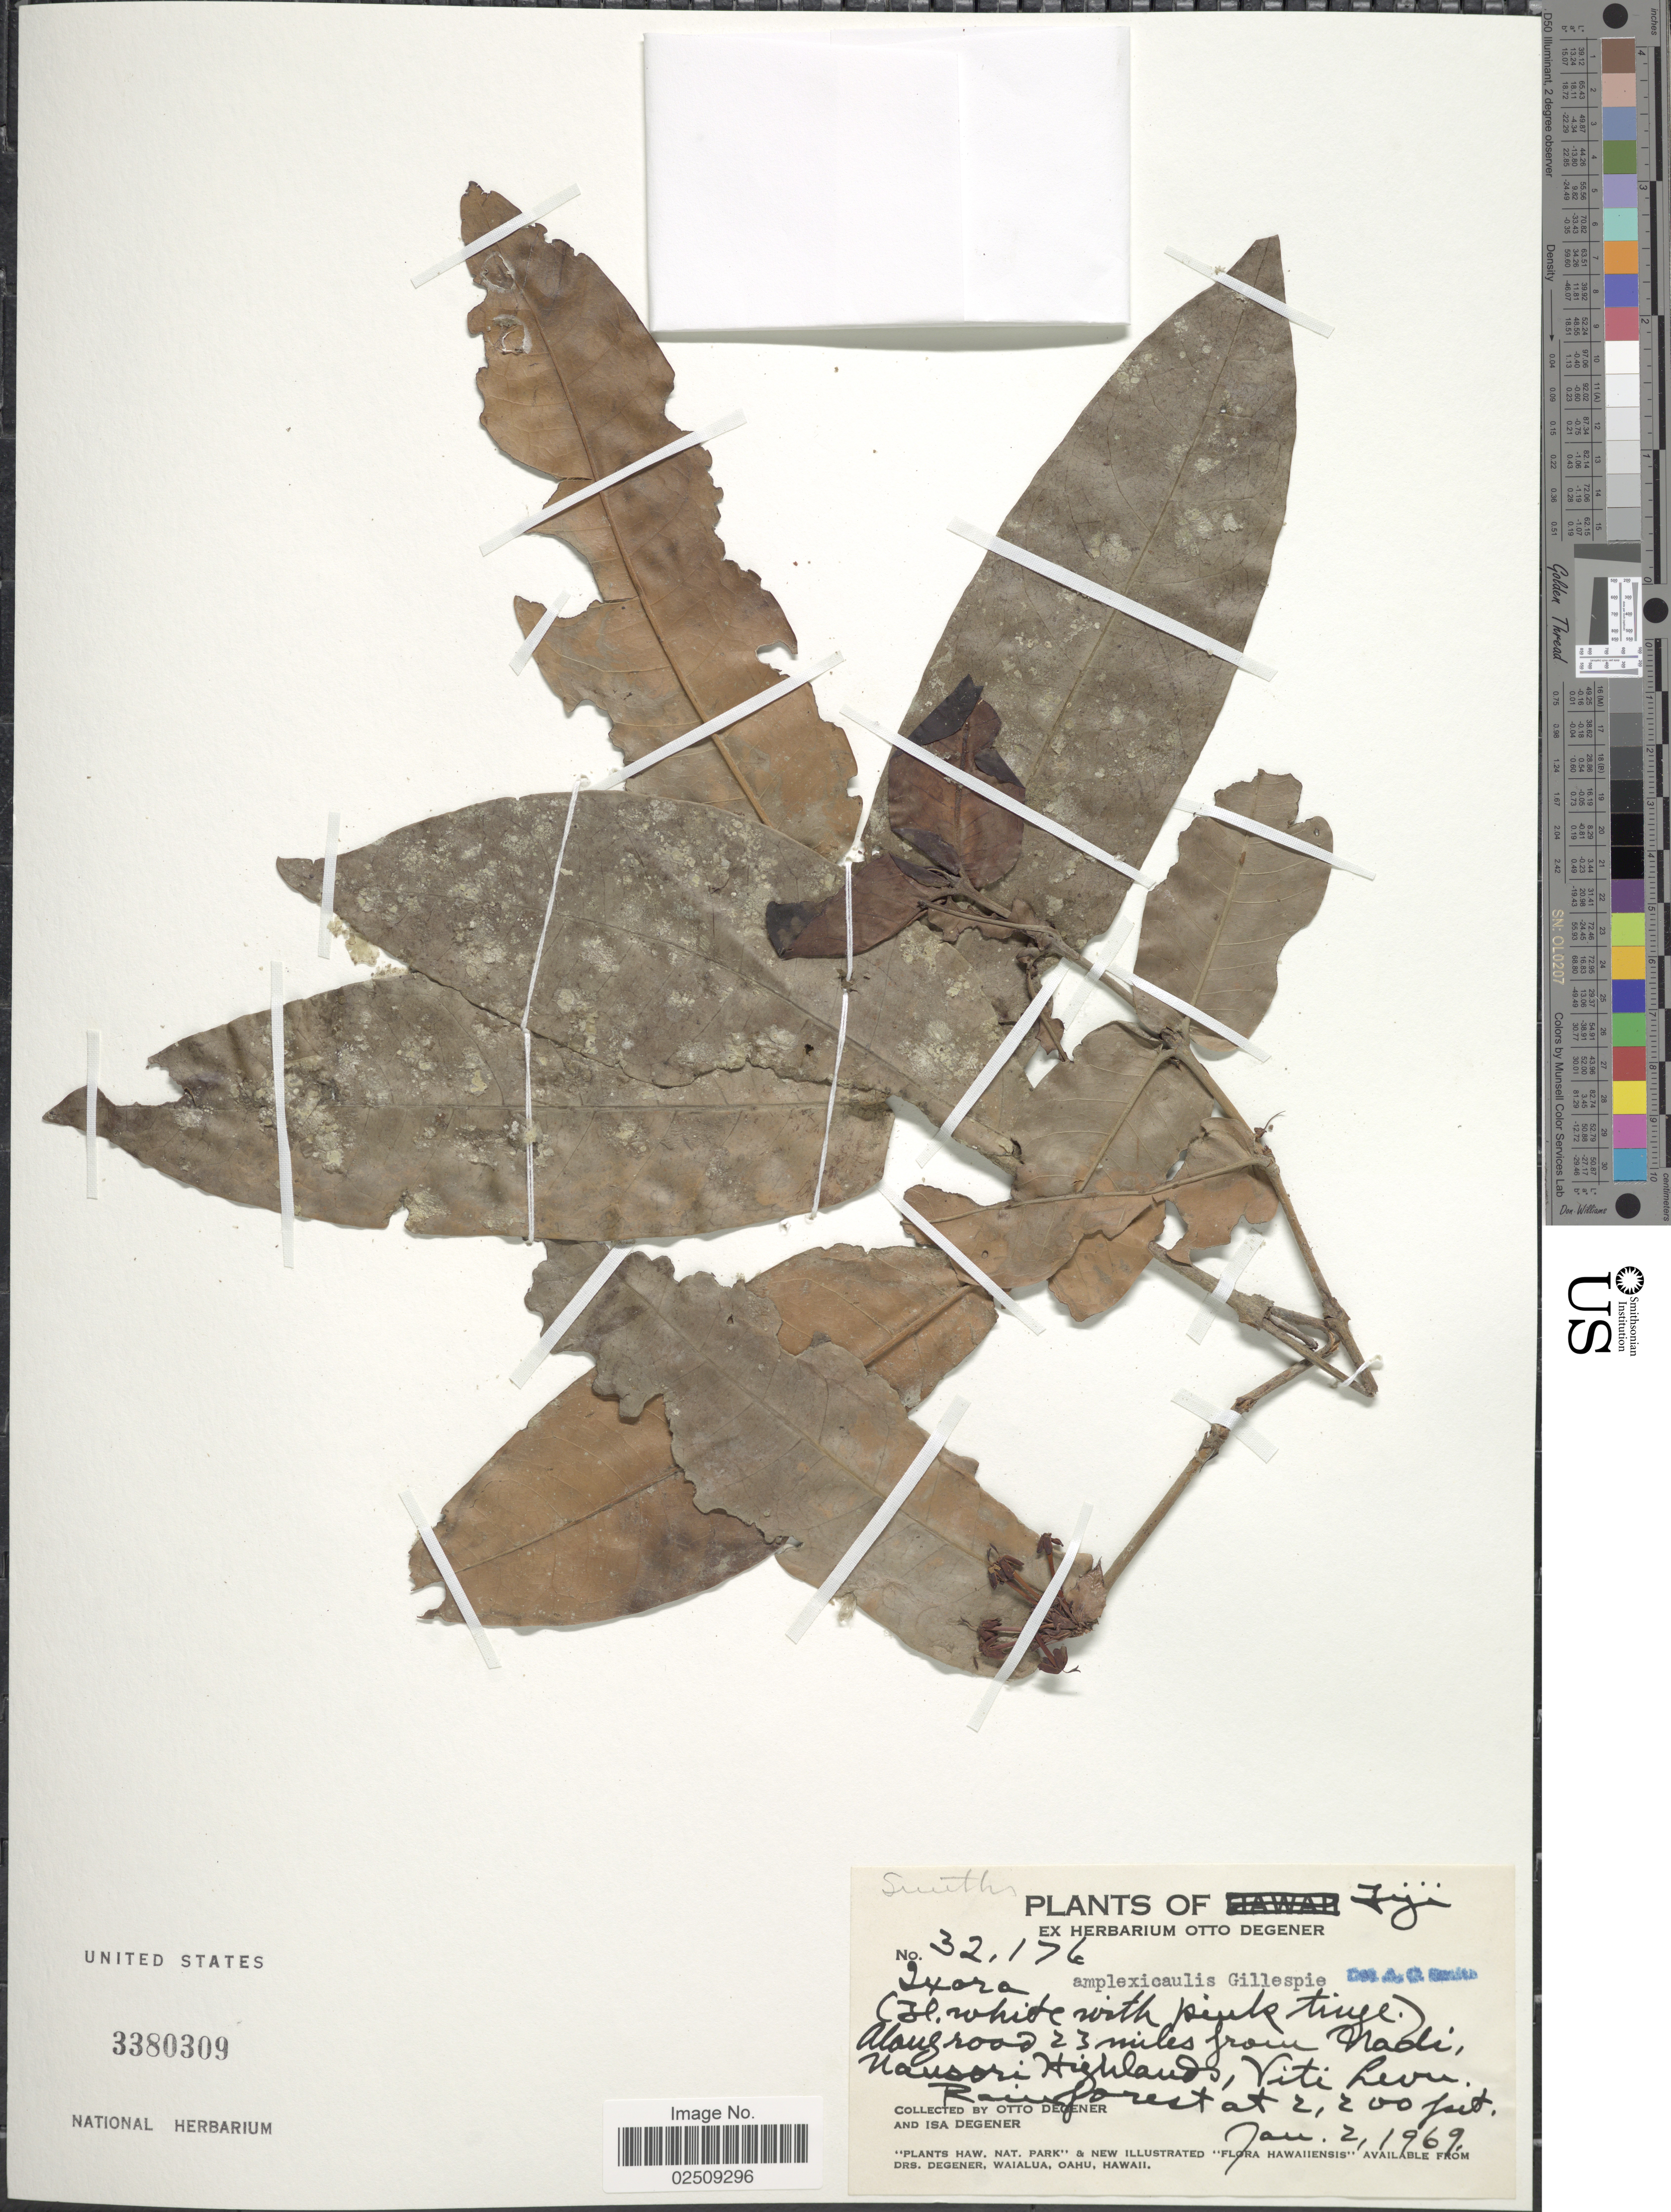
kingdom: Plantae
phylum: Tracheophyta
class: Magnoliopsida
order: Gentianales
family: Rubiaceae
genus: Ixora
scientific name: Ixora amplexicaulis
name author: Gillespie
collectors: O. Degener & I. Degener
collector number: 32176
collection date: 1969-01-02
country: Fiji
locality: Along road 23 miles from Nadi, Nausori [interpreted] Highland, Viti Levu.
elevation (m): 671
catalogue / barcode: US 3380309